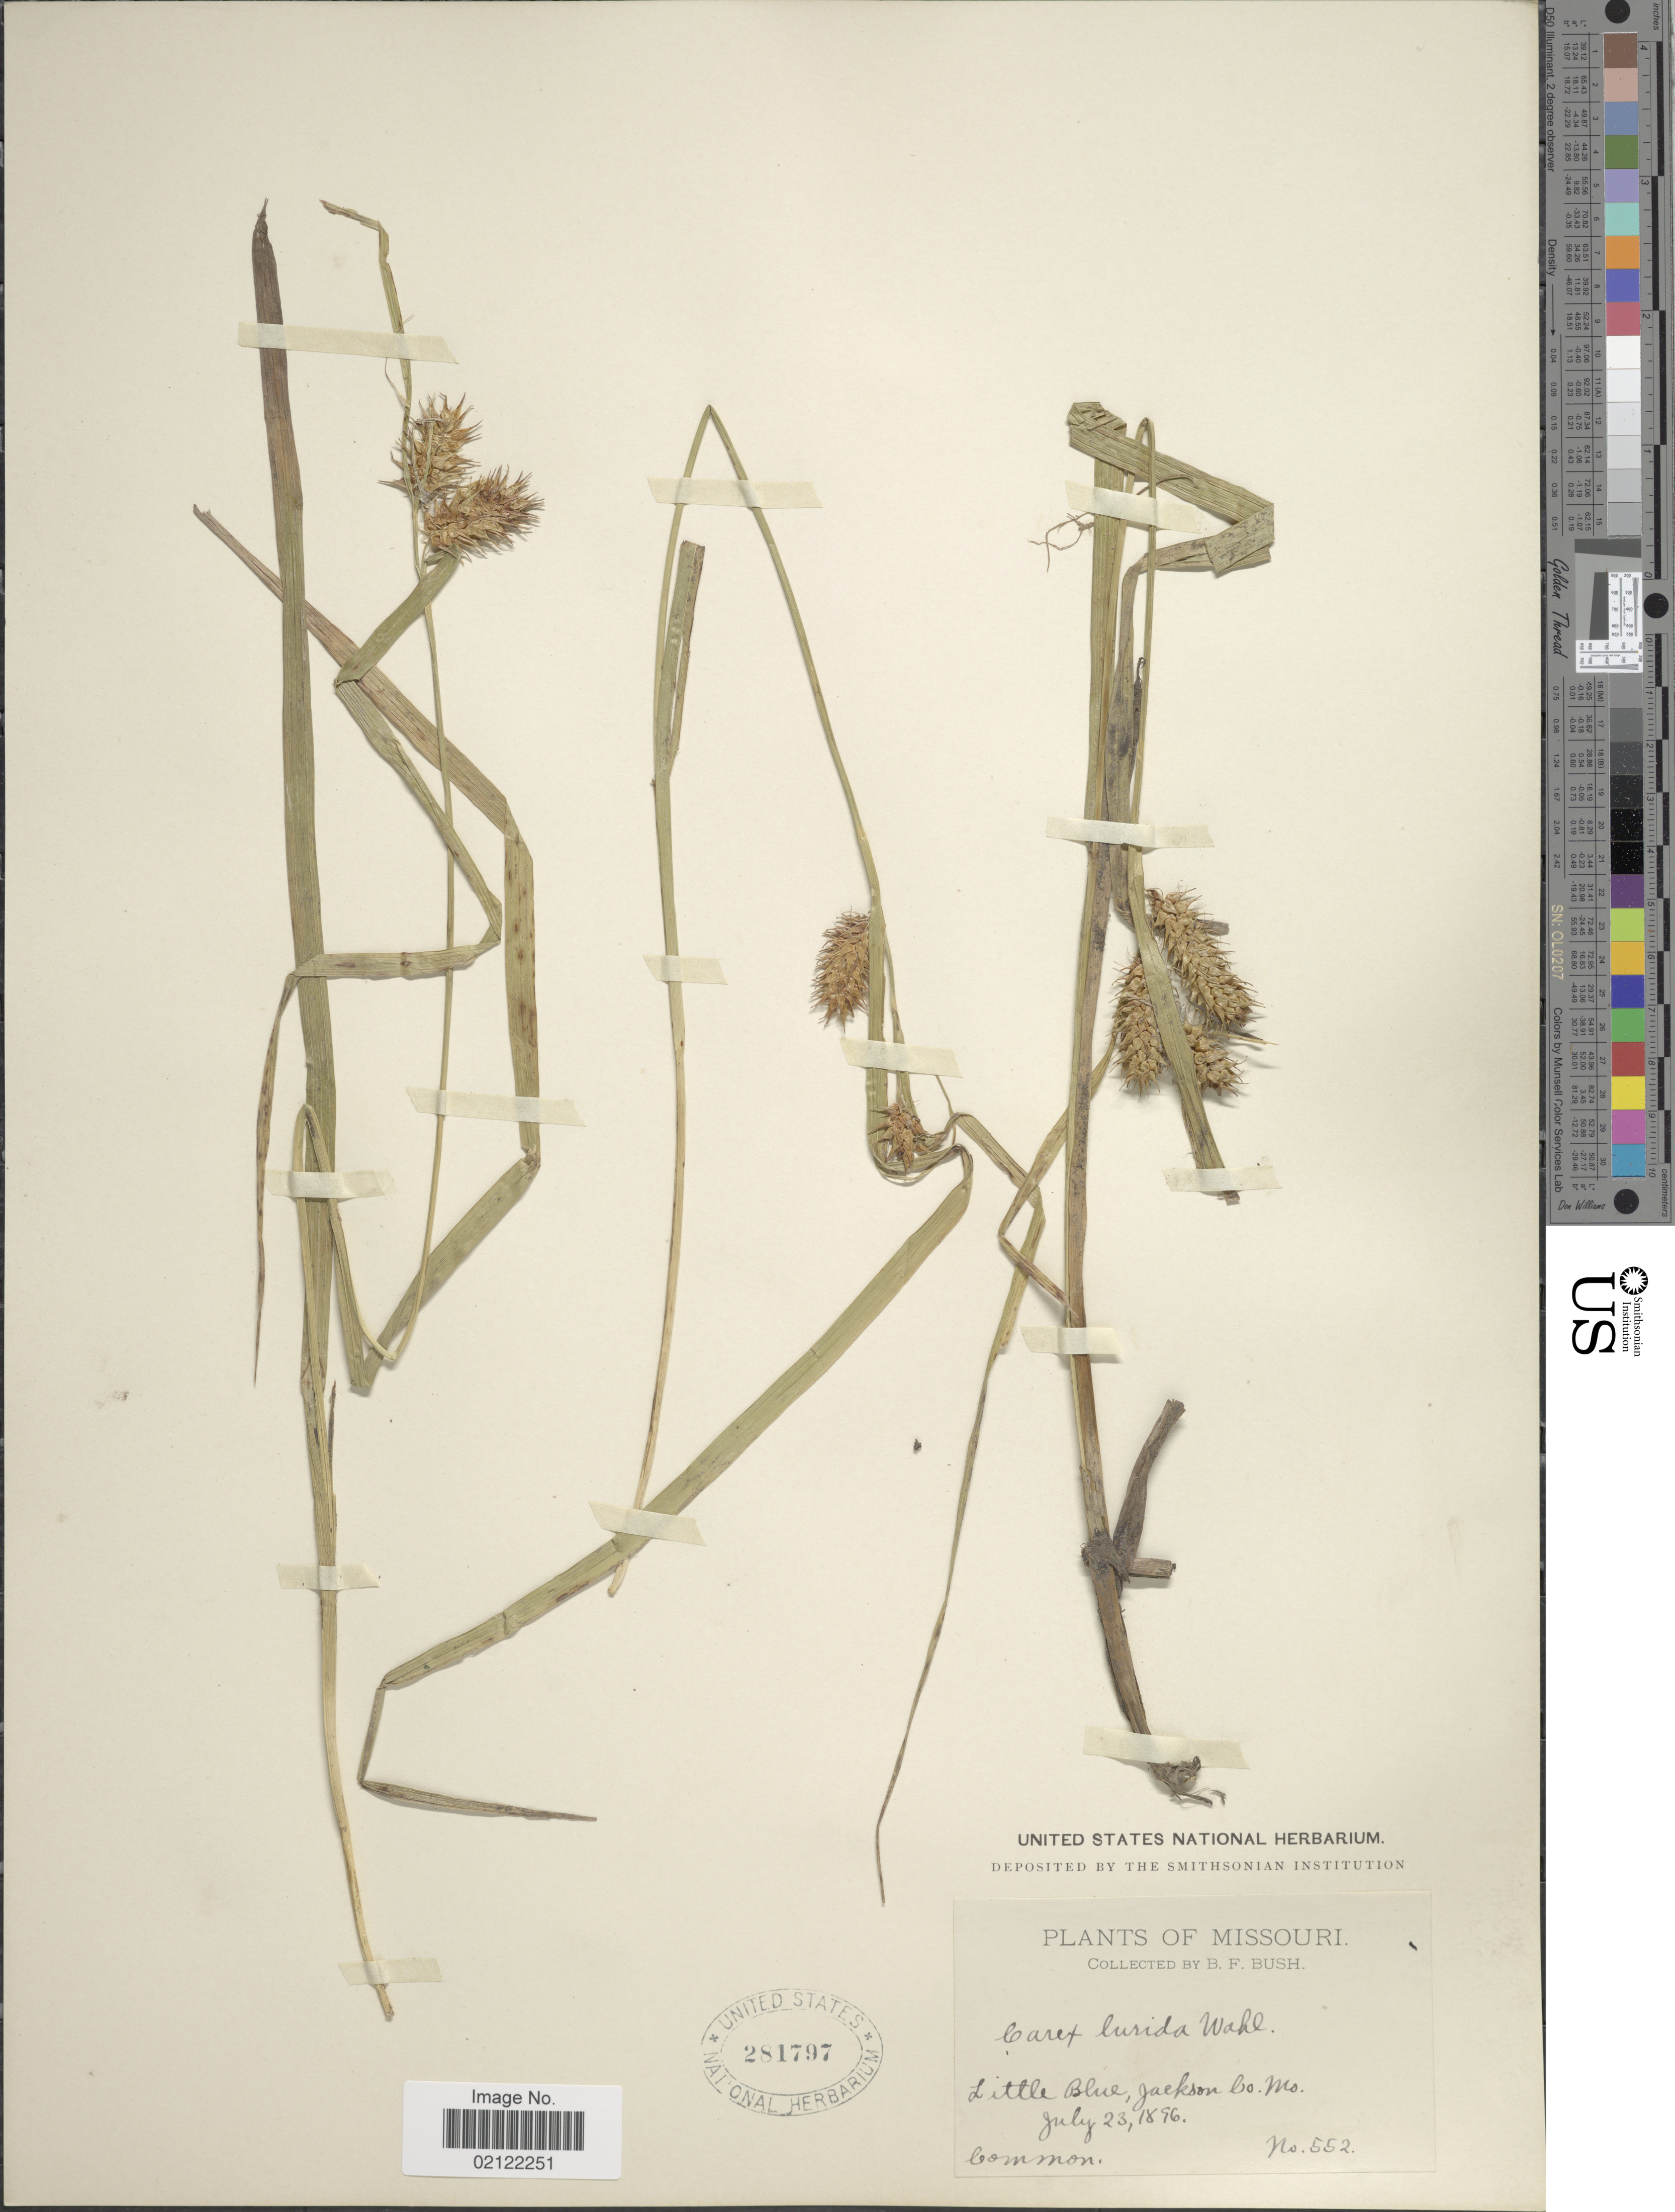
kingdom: Plantae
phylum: Tracheophyta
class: Liliopsida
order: Poales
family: Cyperaceae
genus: Carex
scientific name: Carex lurida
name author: Wahlenb.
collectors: B. F. Bush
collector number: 552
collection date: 1896-07-23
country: United States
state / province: Missouri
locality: Little Blue, Jackson Co. Mo.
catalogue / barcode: US 281797